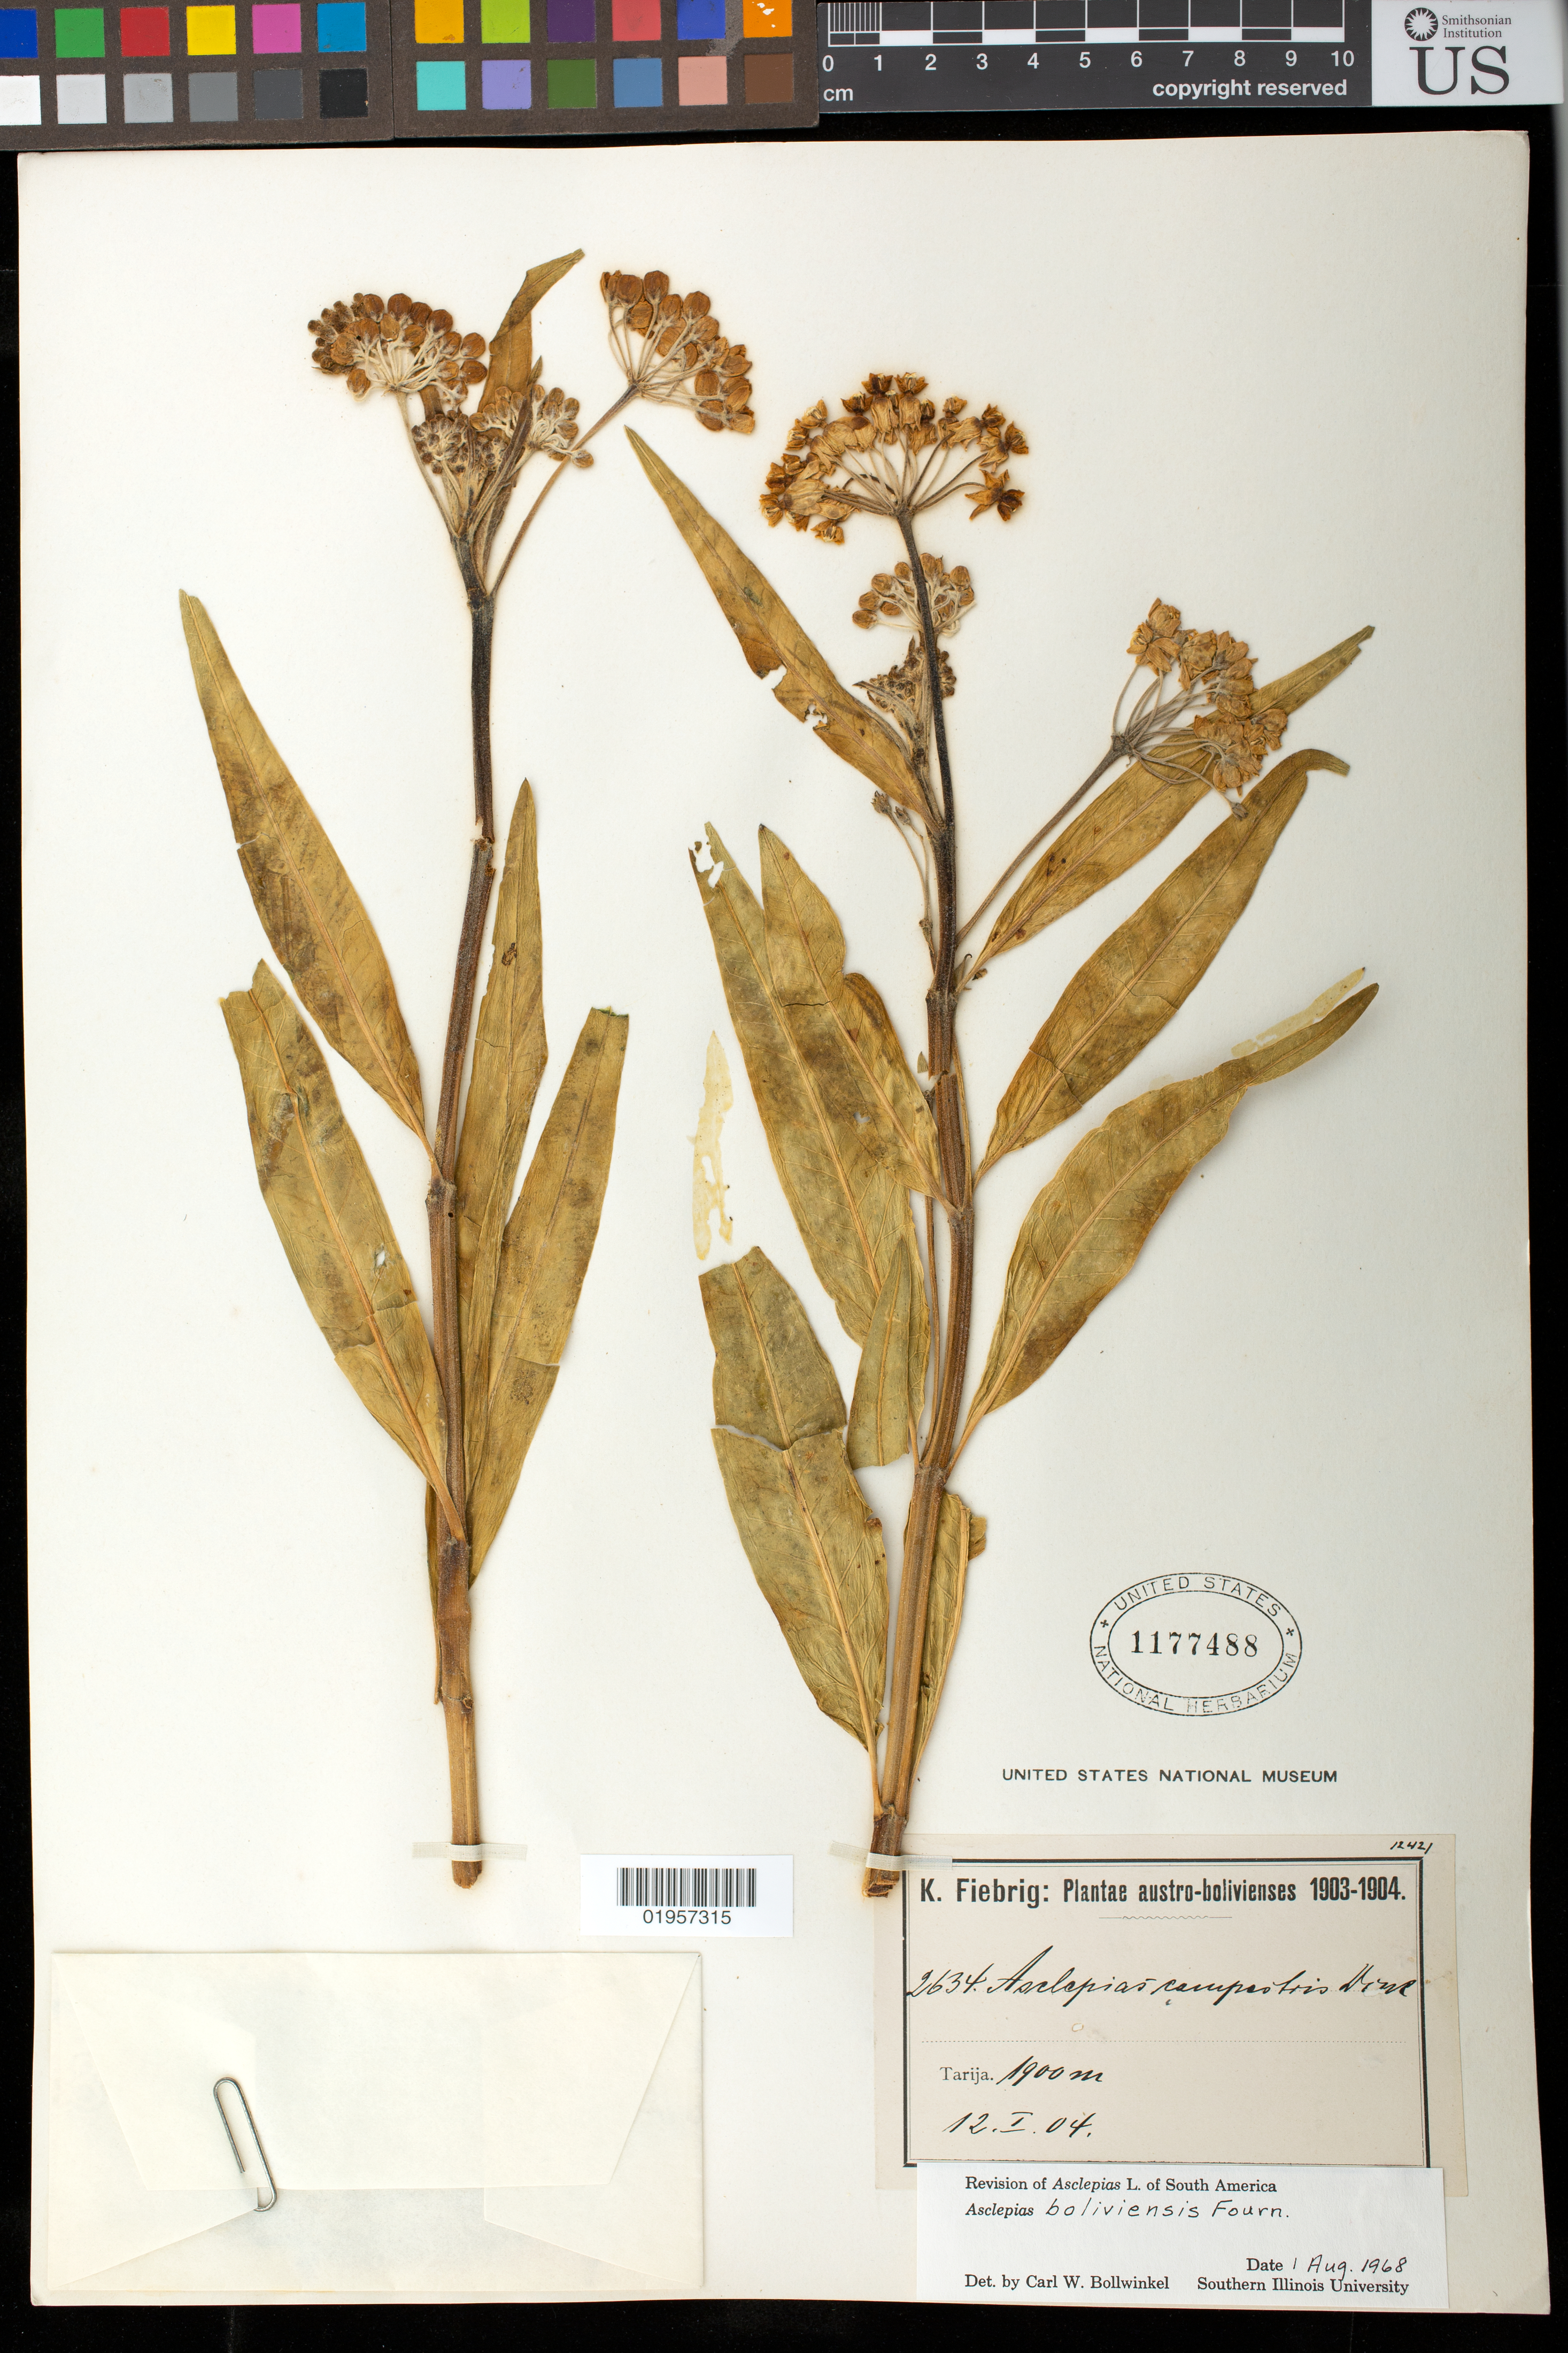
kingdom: Plantae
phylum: Tracheophyta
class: Magnoliopsida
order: Gentianales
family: Apocynaceae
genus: Asclepias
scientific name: Asclepias boliviensis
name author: E. Fourn.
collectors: K. Fiebrig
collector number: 2634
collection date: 1903/1904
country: Bolivia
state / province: Tarija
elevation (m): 1900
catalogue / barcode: US 1177488